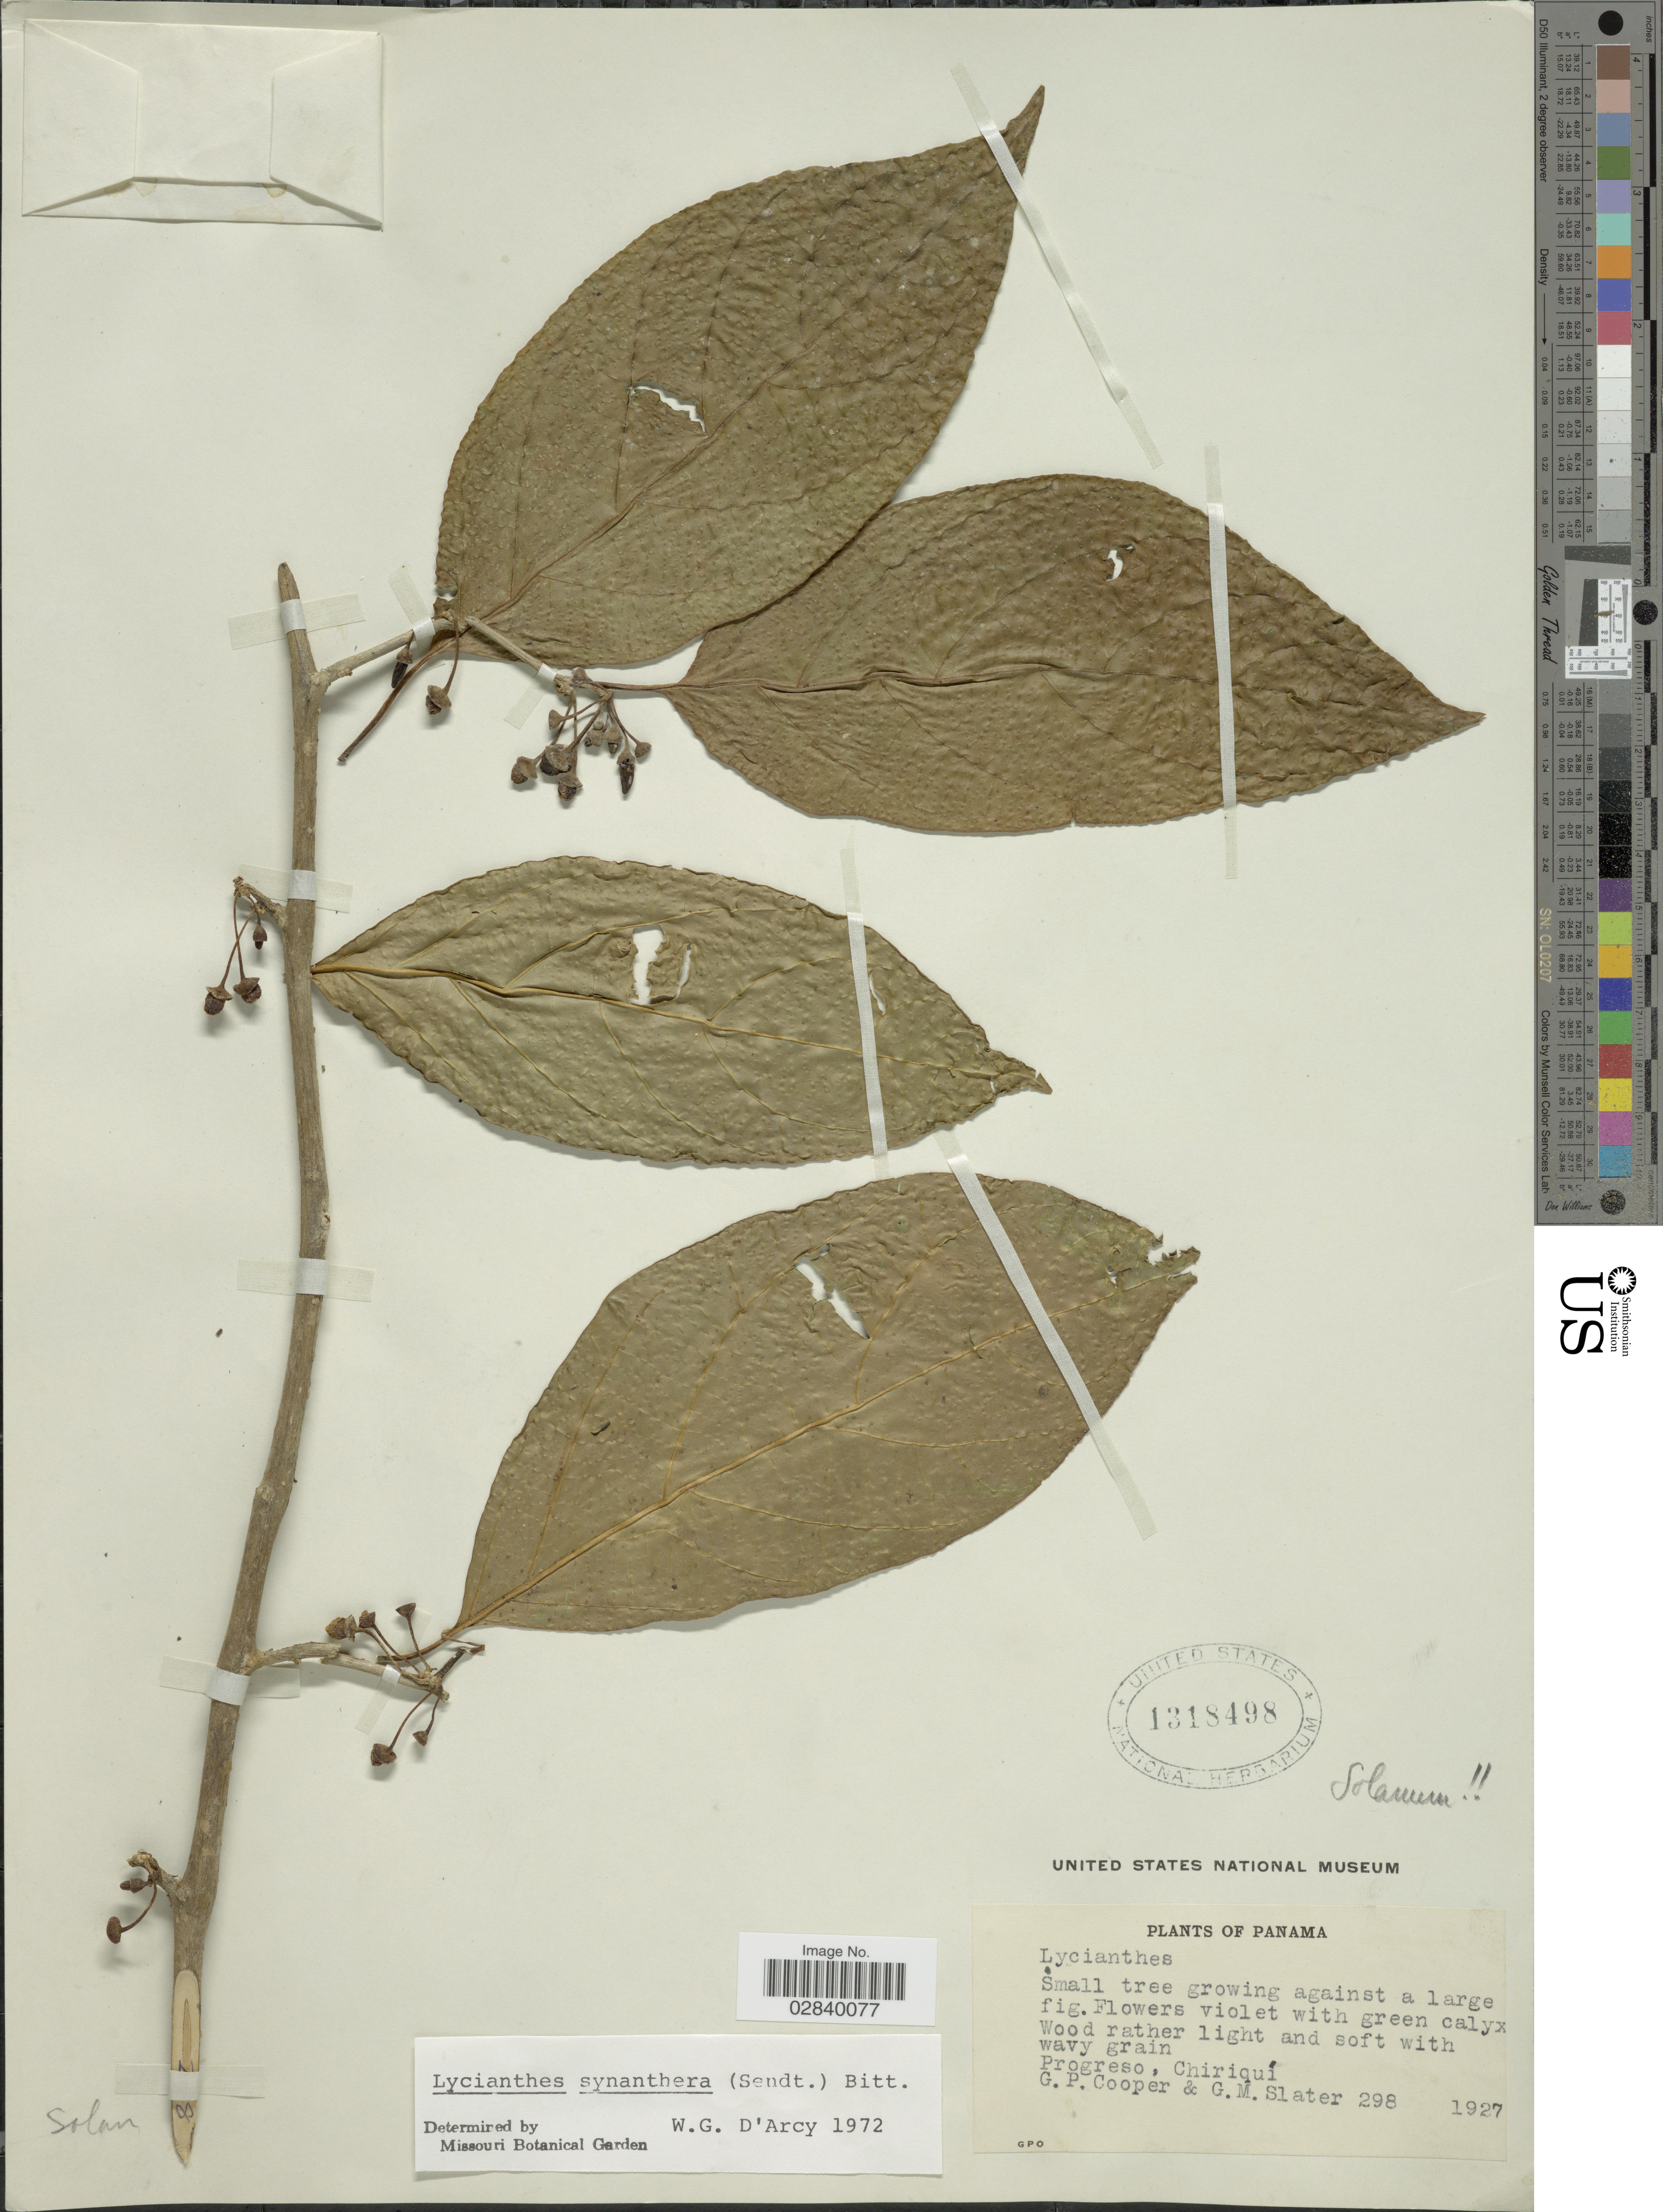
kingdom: Plantae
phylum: Tracheophyta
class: Magnoliopsida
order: Solanales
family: Solanaceae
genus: Lycianthes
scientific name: Lycianthes synanthera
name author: (Sendtn.) Bitter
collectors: G. Cooper & G. Slater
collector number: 298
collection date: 1927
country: Panama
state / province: Chiriqui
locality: Progreso.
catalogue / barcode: US 1318498